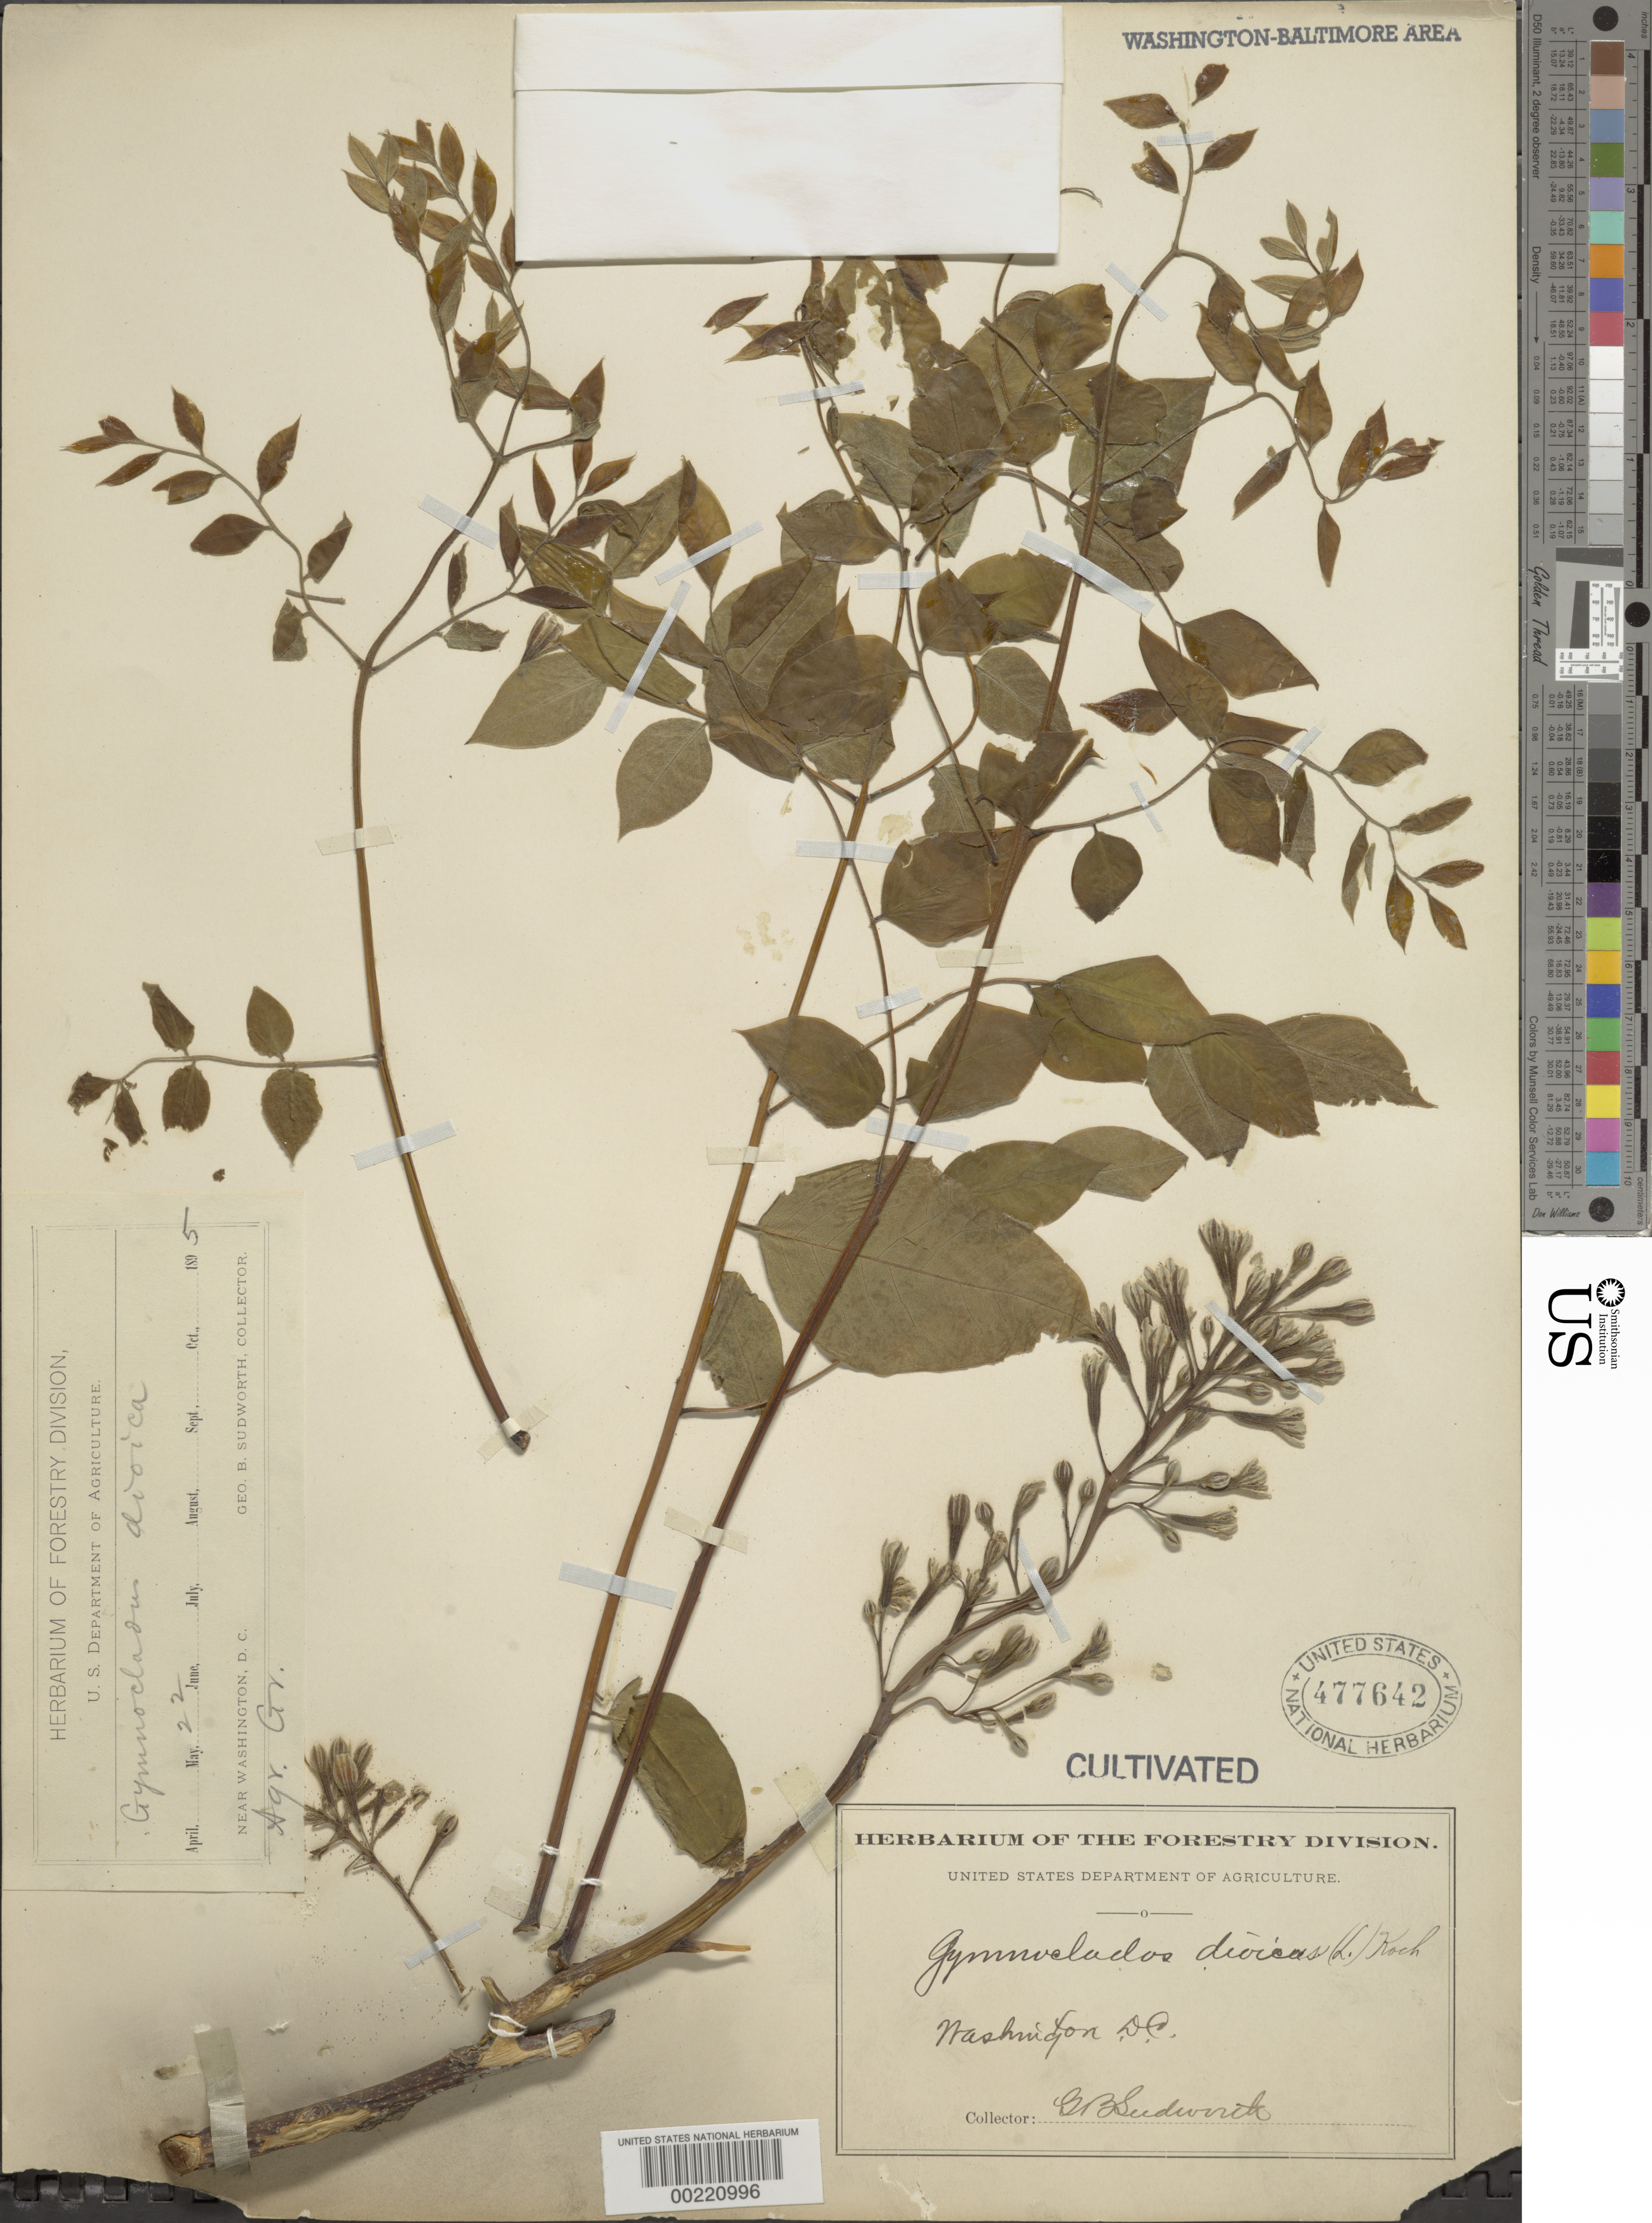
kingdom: Plantae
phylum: Tracheophyta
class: Magnoliopsida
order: Fabales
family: Fabaceae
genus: Gymnocladus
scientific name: Gymnocladus dioicus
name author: (L.) K. Koch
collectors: G. B. Sudworth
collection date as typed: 22 May 1895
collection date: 1895-05-22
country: United States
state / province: District of Columbia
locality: Department of Agriculture grounds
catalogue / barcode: US 477642